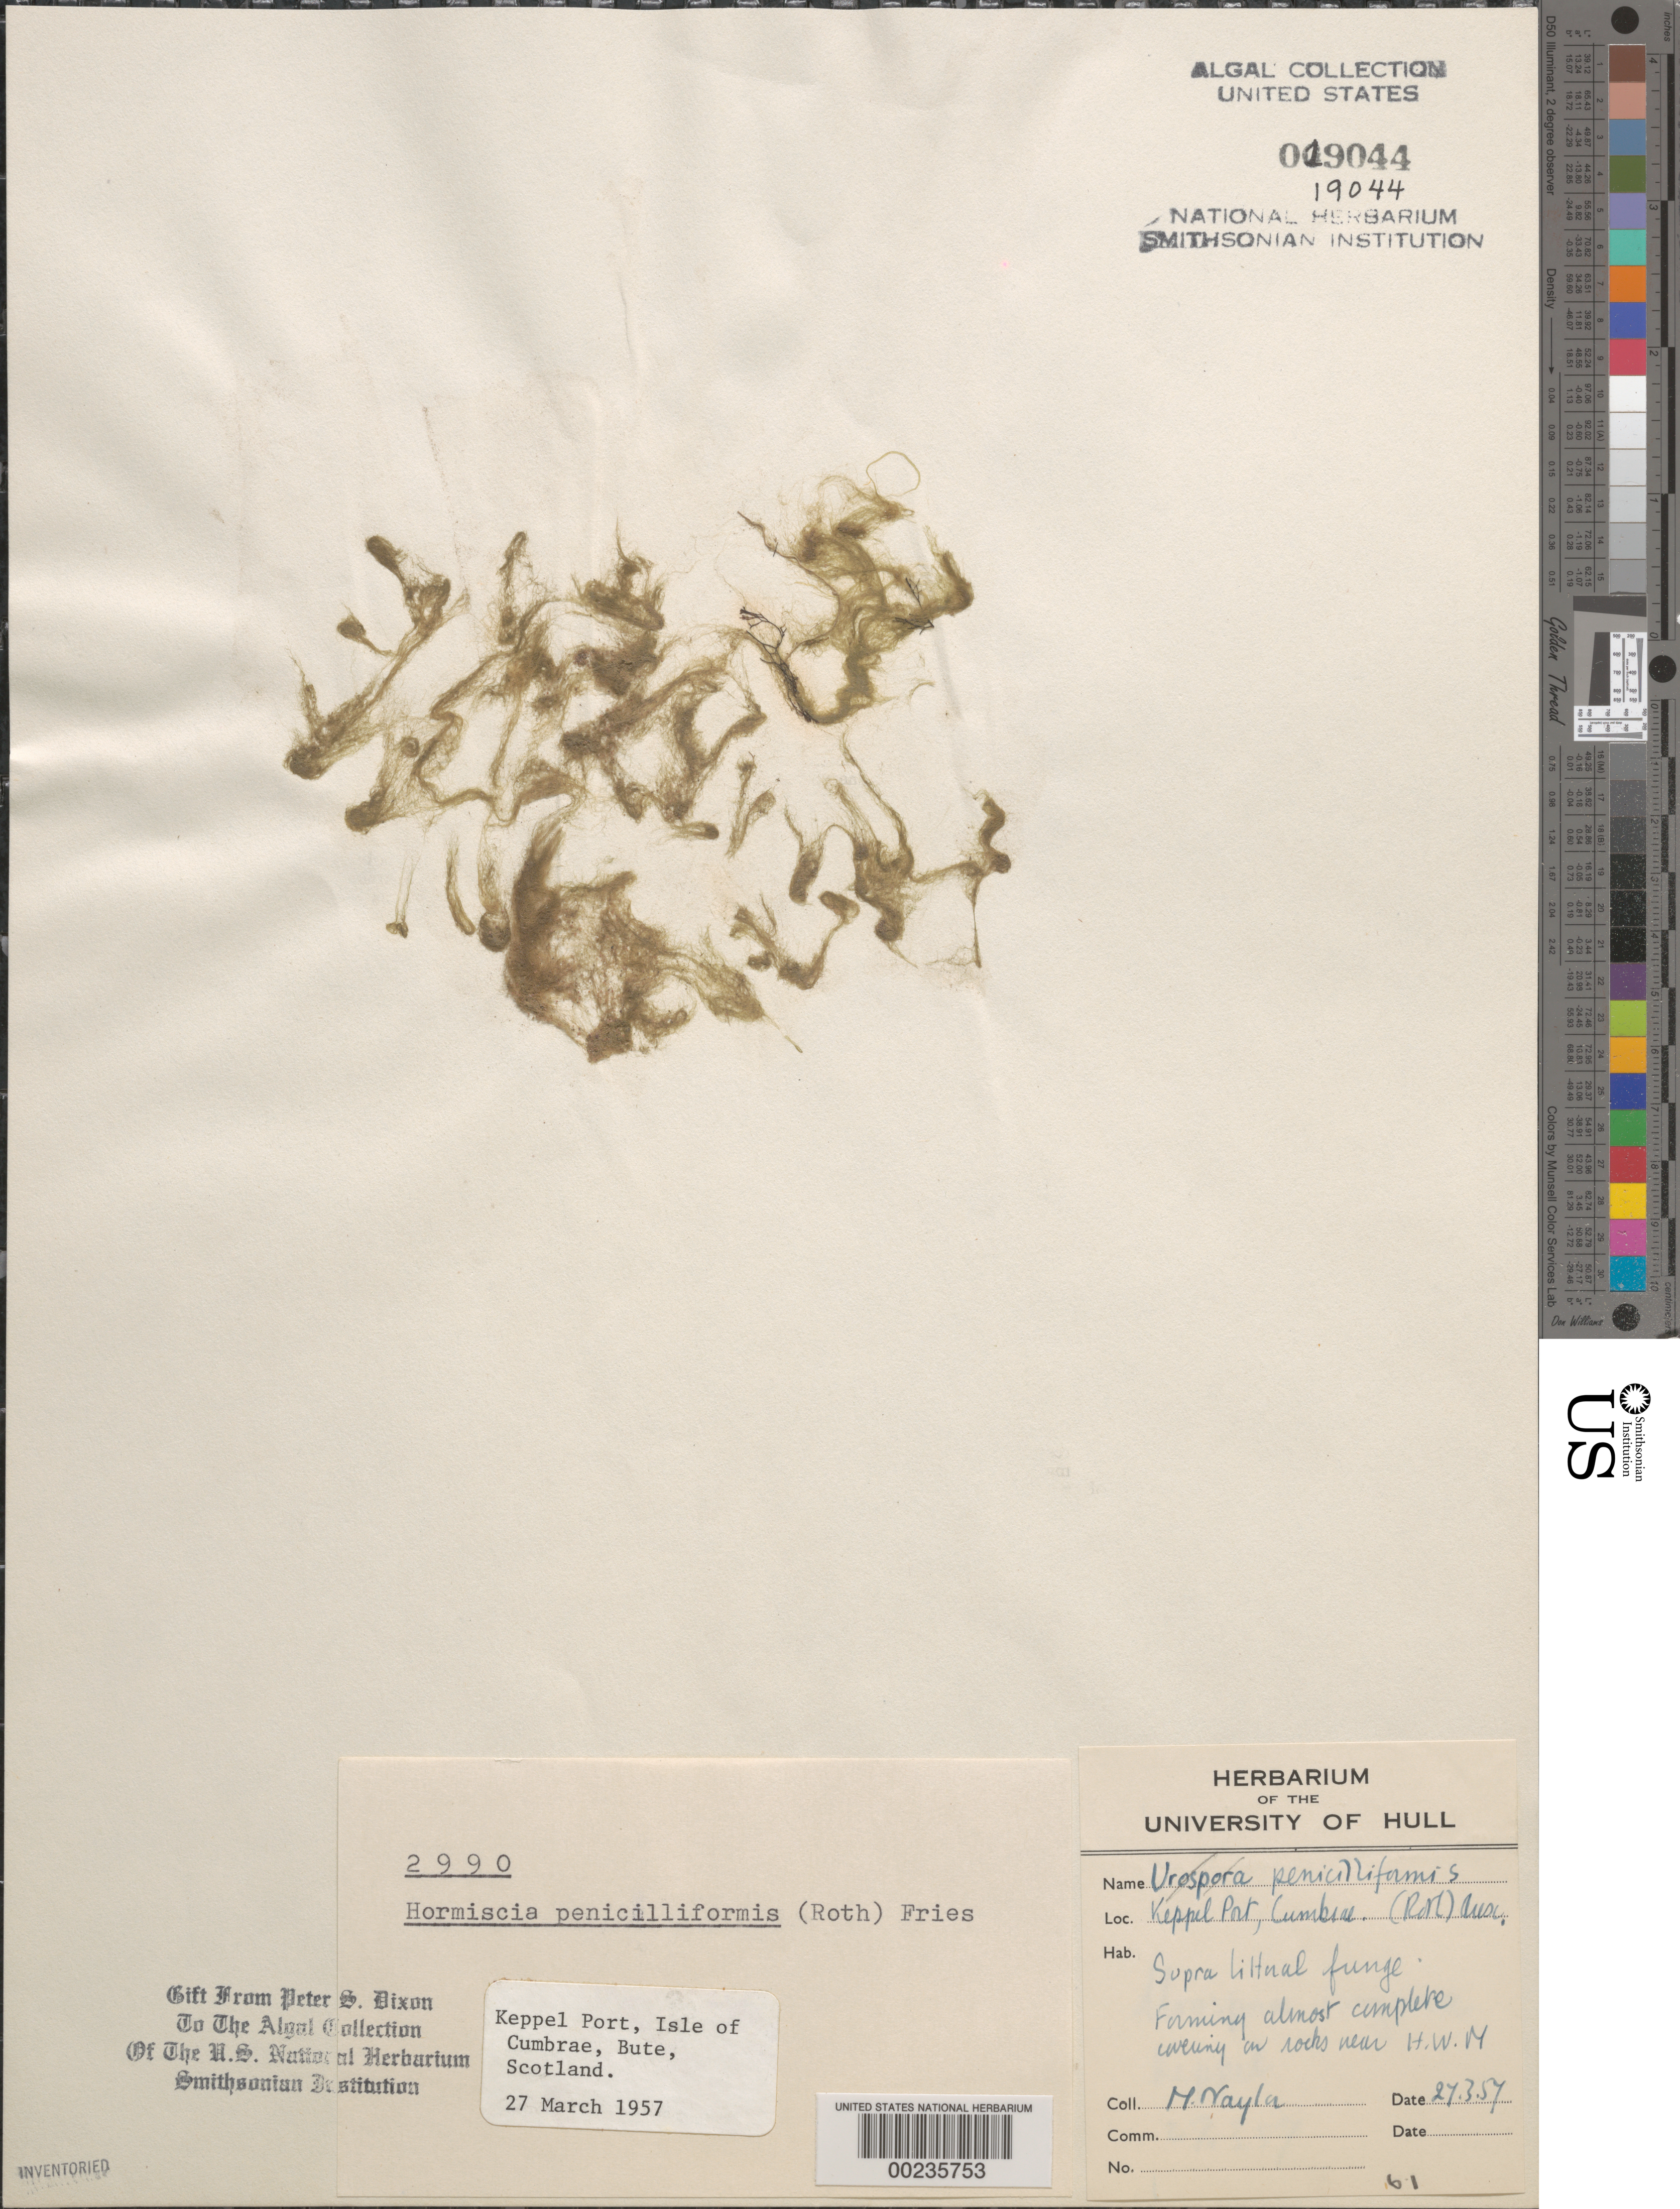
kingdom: Plantae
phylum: Chlorophyta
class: Ulvophyceae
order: Ulotrichales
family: Ulotrichaceae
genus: Urospora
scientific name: Urospora penicilliformis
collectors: M. Roberts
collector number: PSD 2990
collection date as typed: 27 Mar 1957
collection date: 1957-03-27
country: United Kingdom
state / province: Scotland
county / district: North Ayrshire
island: Great Cumbrae Island (Isle of Cumbrae)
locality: Keppel Port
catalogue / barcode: US 19044